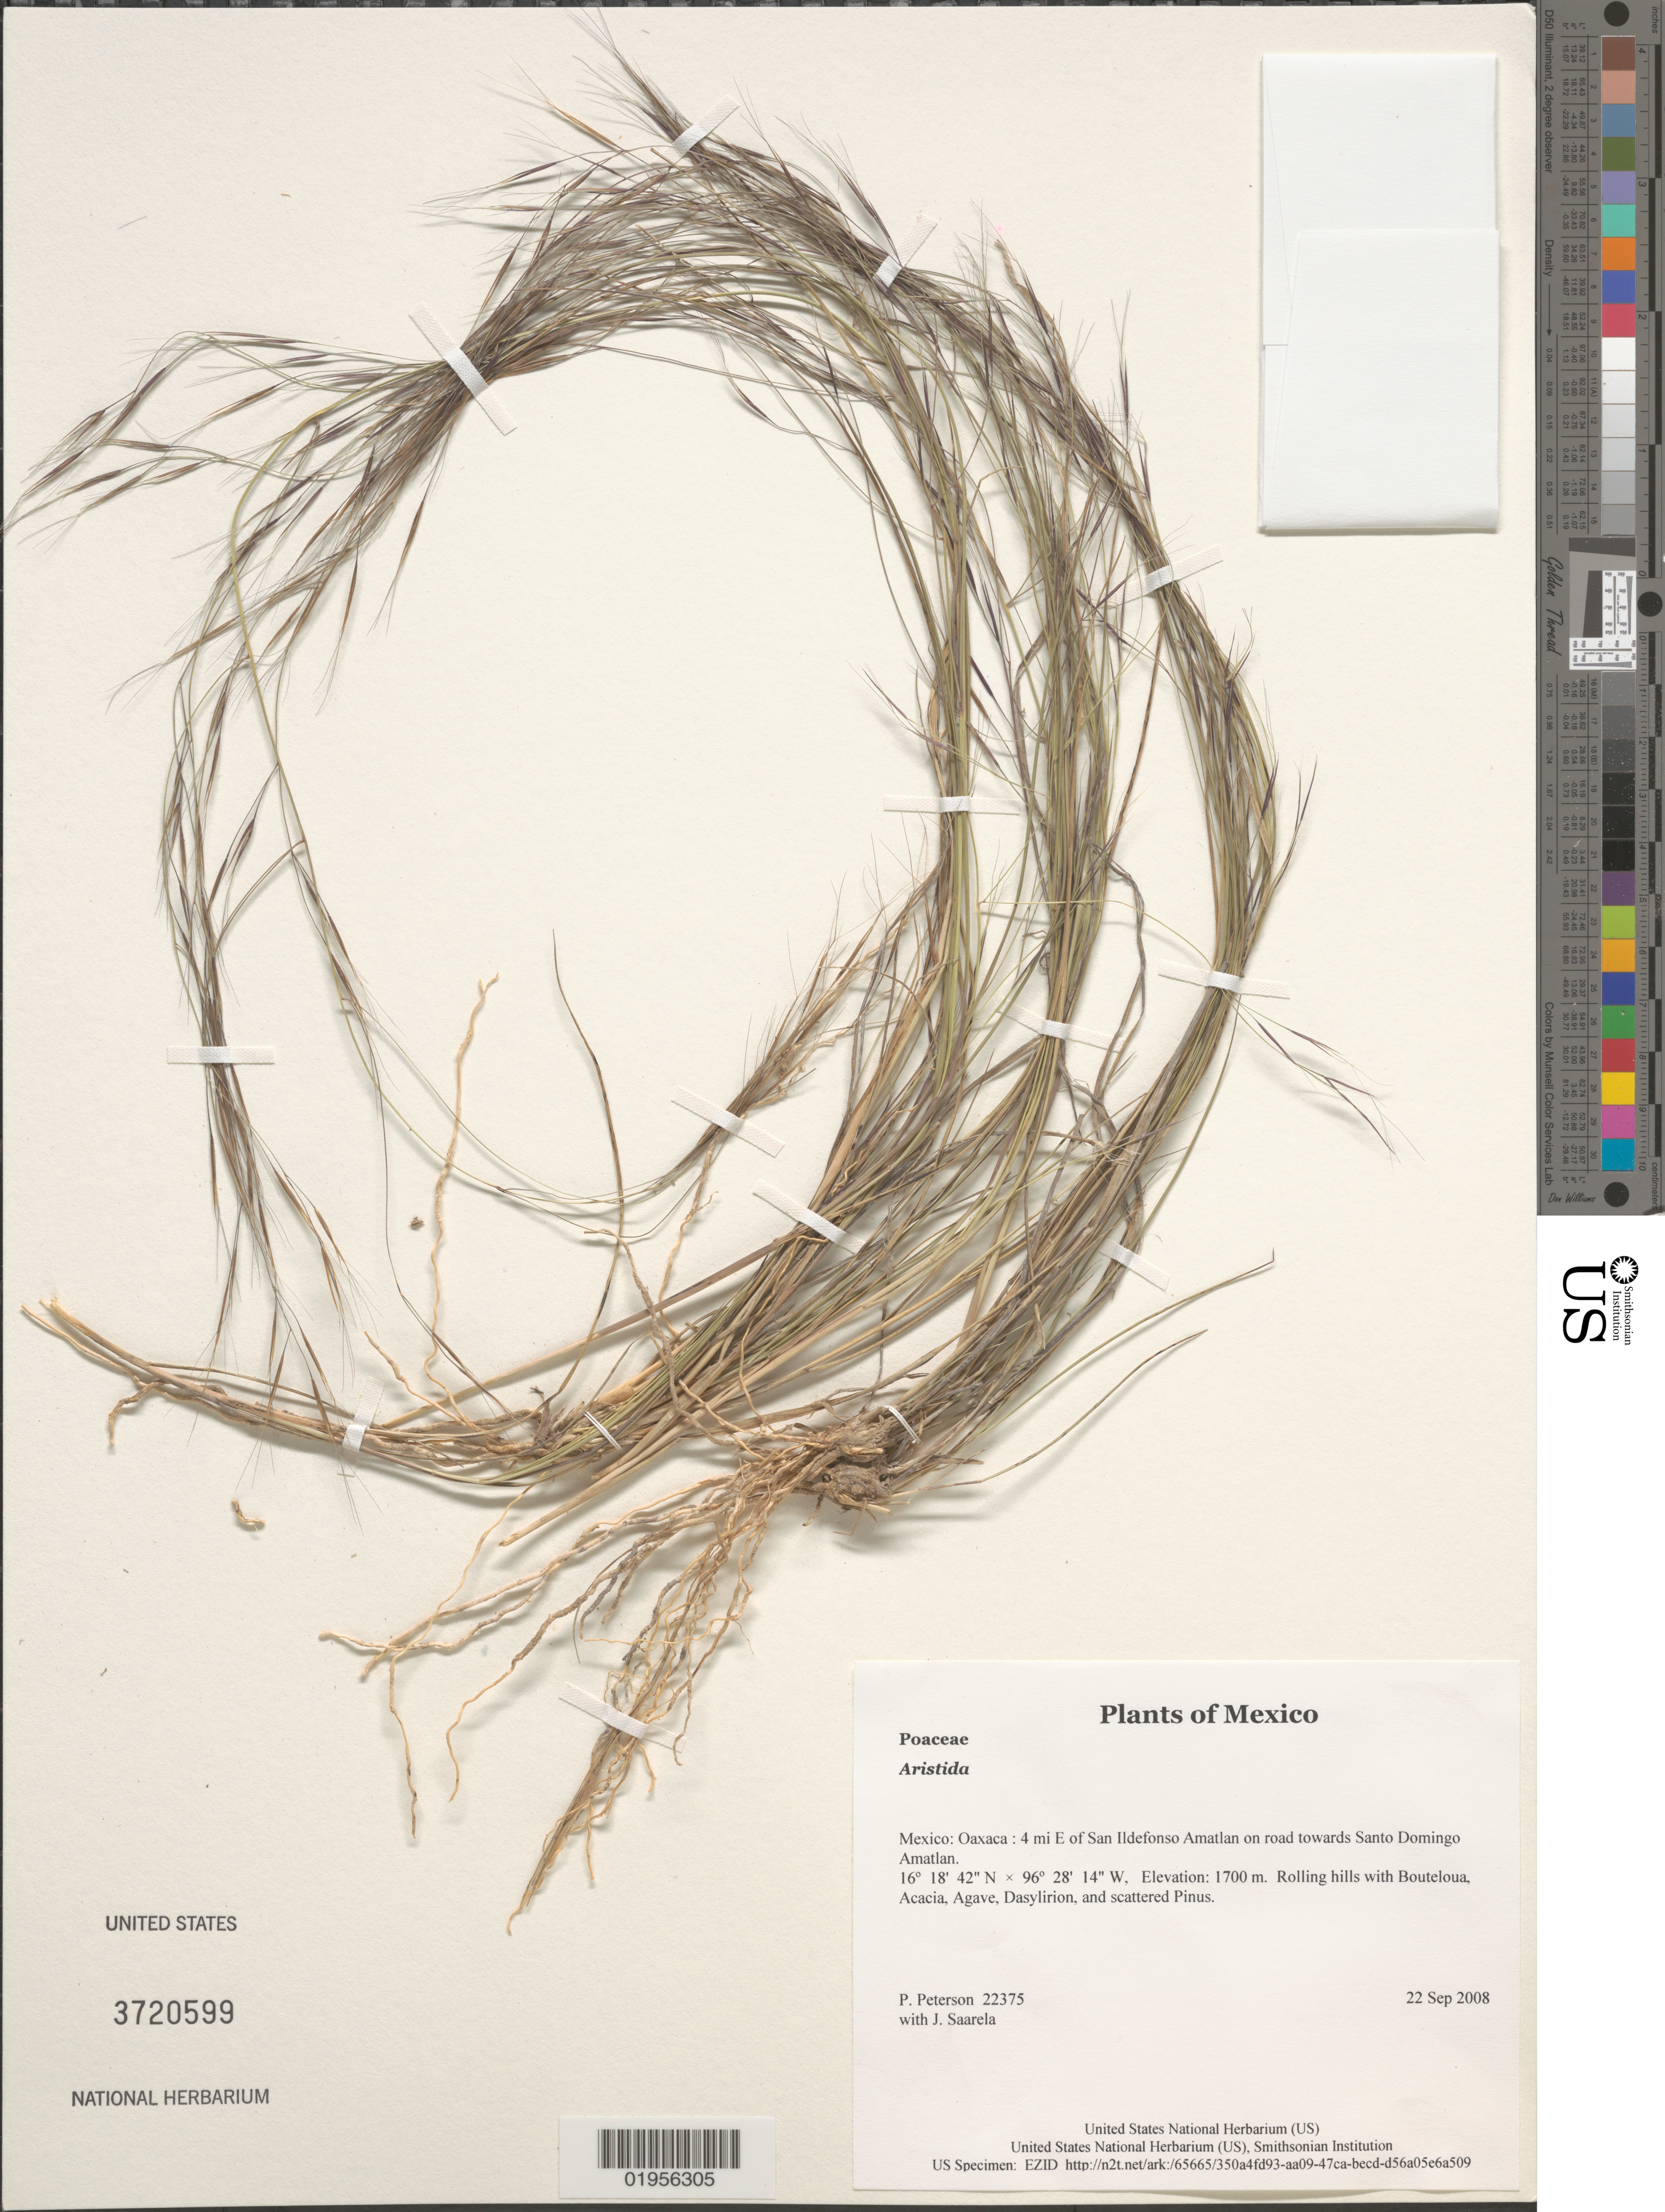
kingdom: Plantae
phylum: Tracheophyta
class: Liliopsida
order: Poales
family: Poaceae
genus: Aristida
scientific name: Aristida sp.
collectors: P. M. Peterson & J. Saarela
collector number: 22375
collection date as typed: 22 Sep 2008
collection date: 2008-09-22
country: Mexico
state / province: Oaxaca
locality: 4 mi E of San Ildefonso Amatlan on road towards Santo Domingo Amatlan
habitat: Rolling hills with Bouteloua, Acacia, Agave, Dasylirion, and scattered Pinus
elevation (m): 1700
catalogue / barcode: US 3720599